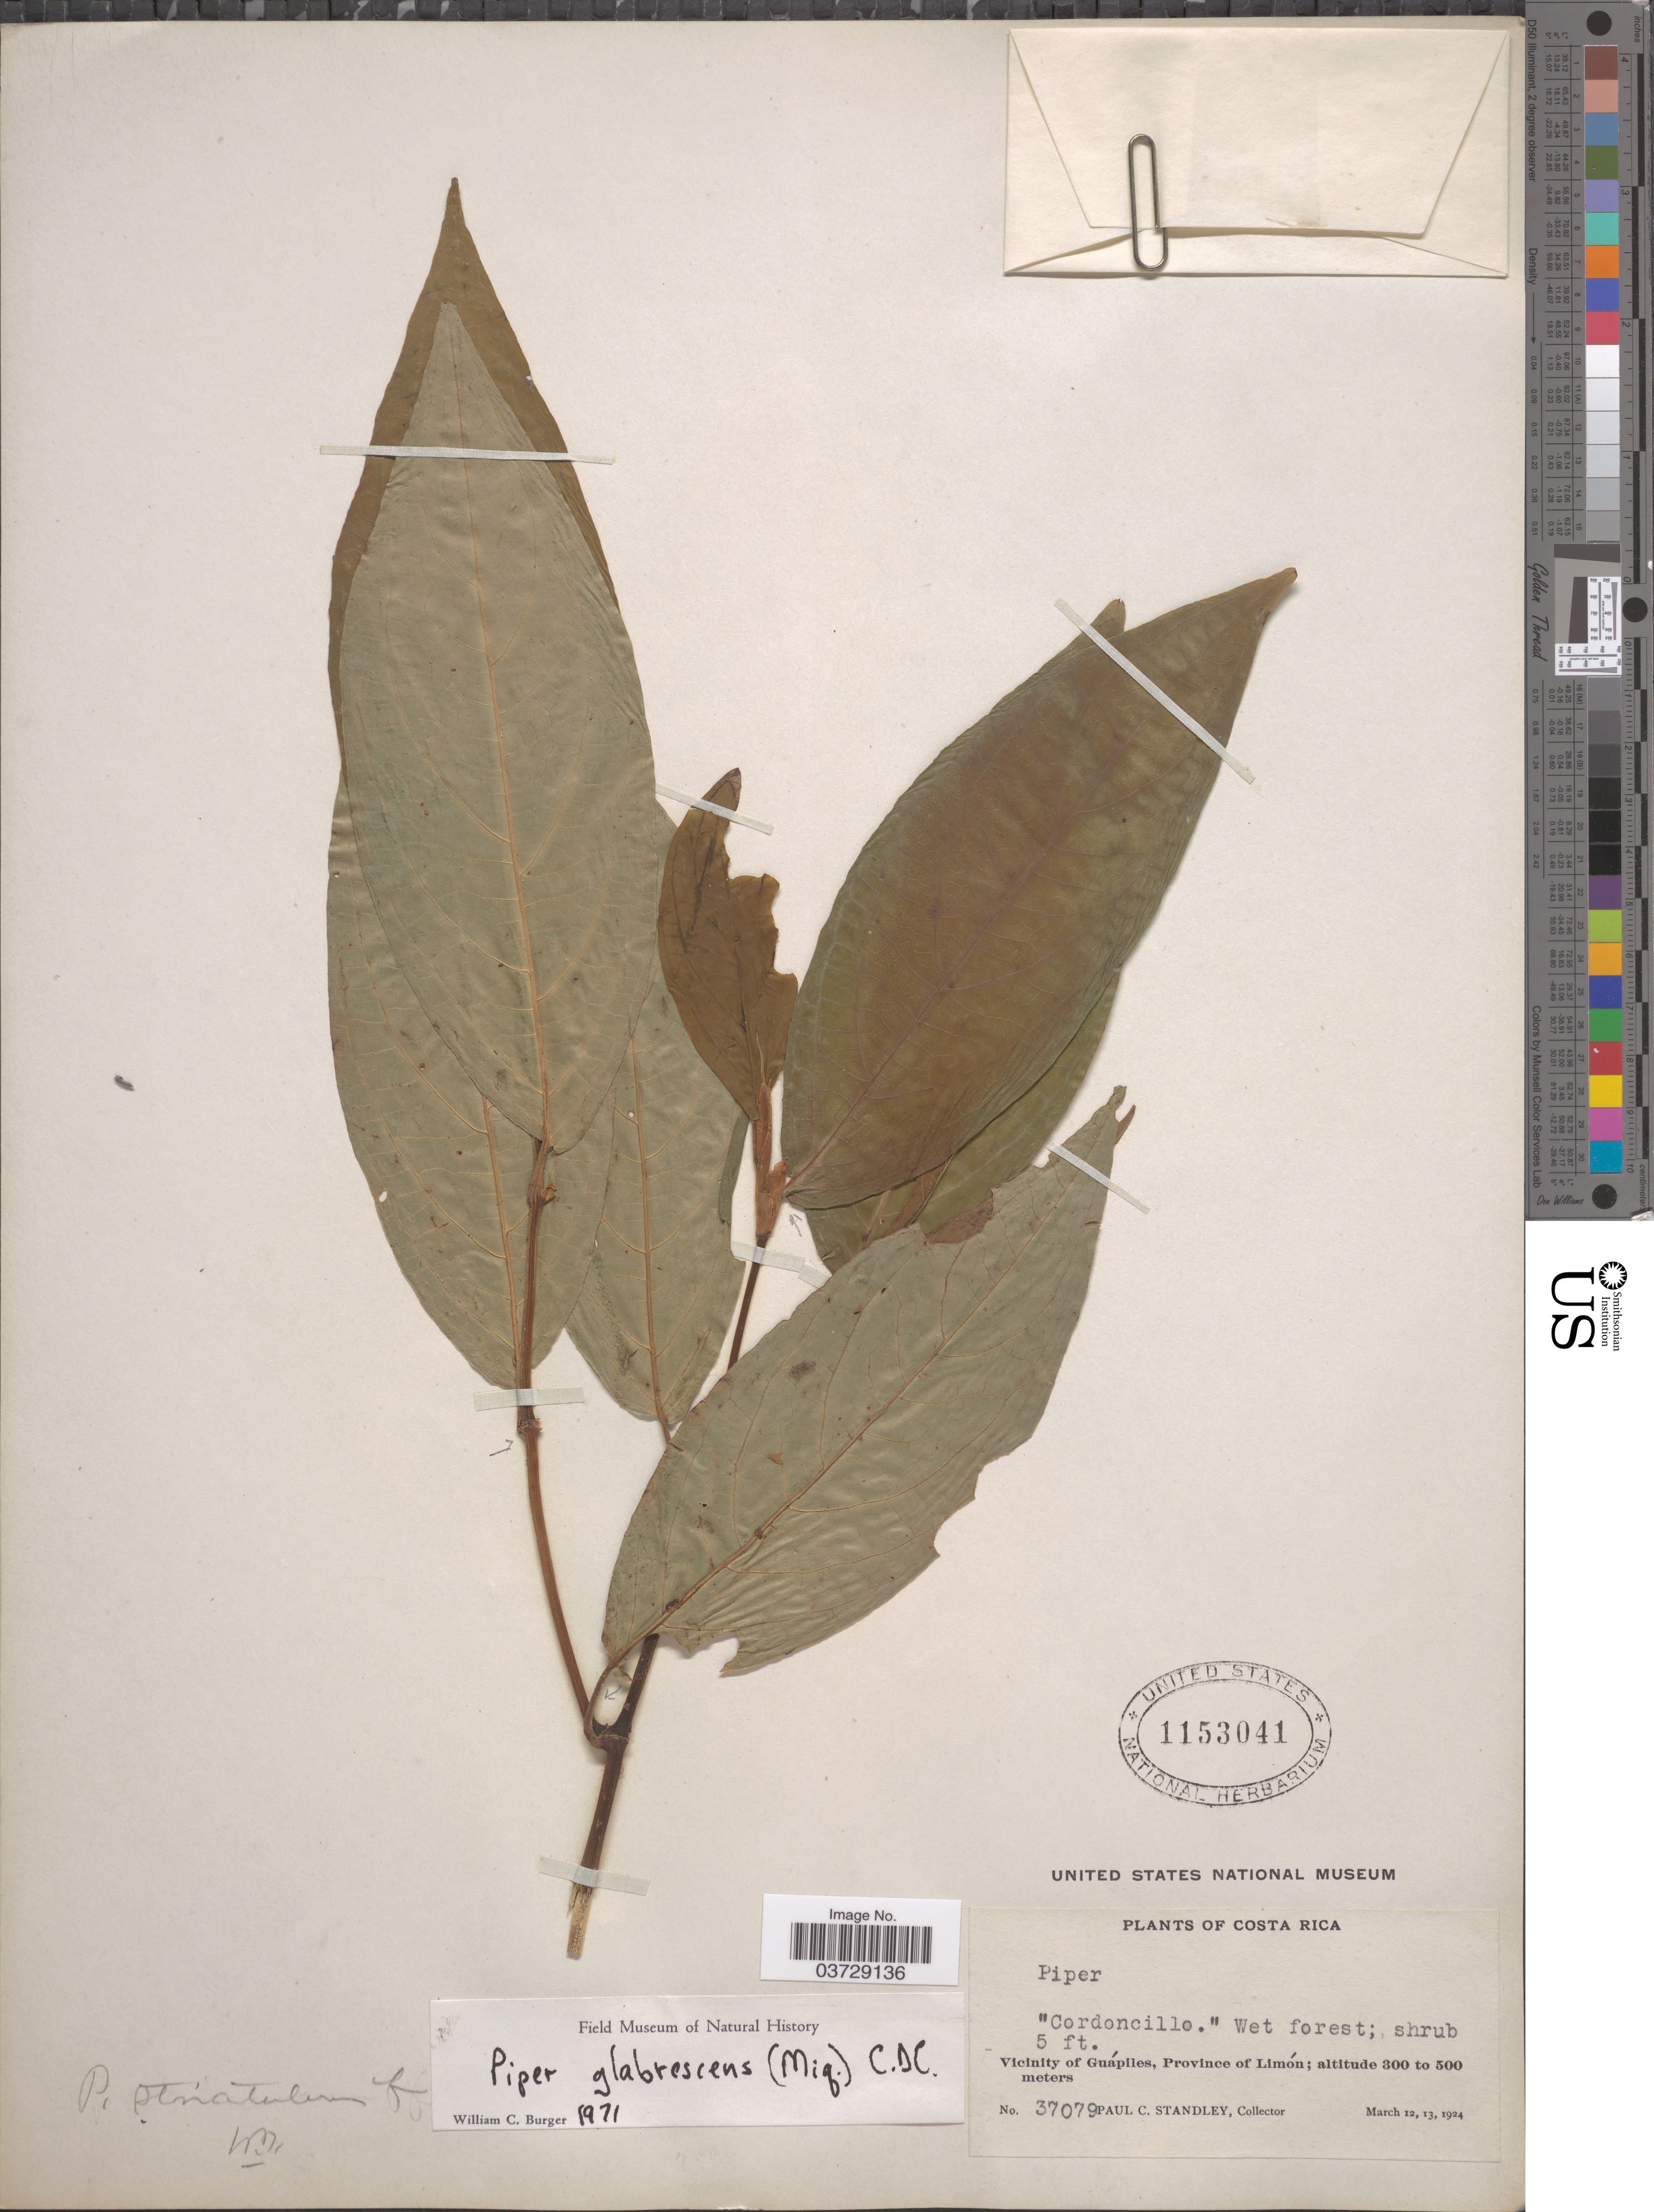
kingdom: Plantae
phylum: Tracheophyta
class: Magnoliopsida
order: Piperales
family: Piperaceae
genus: Piper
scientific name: Piper glabrescens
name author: (Miq.) C. DC.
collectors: P. C. Standley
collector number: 37079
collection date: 1924-03-12/1924-03-13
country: Costa Rica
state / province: Limón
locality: Vicinity of Guápiles.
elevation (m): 300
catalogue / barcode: US 1153041